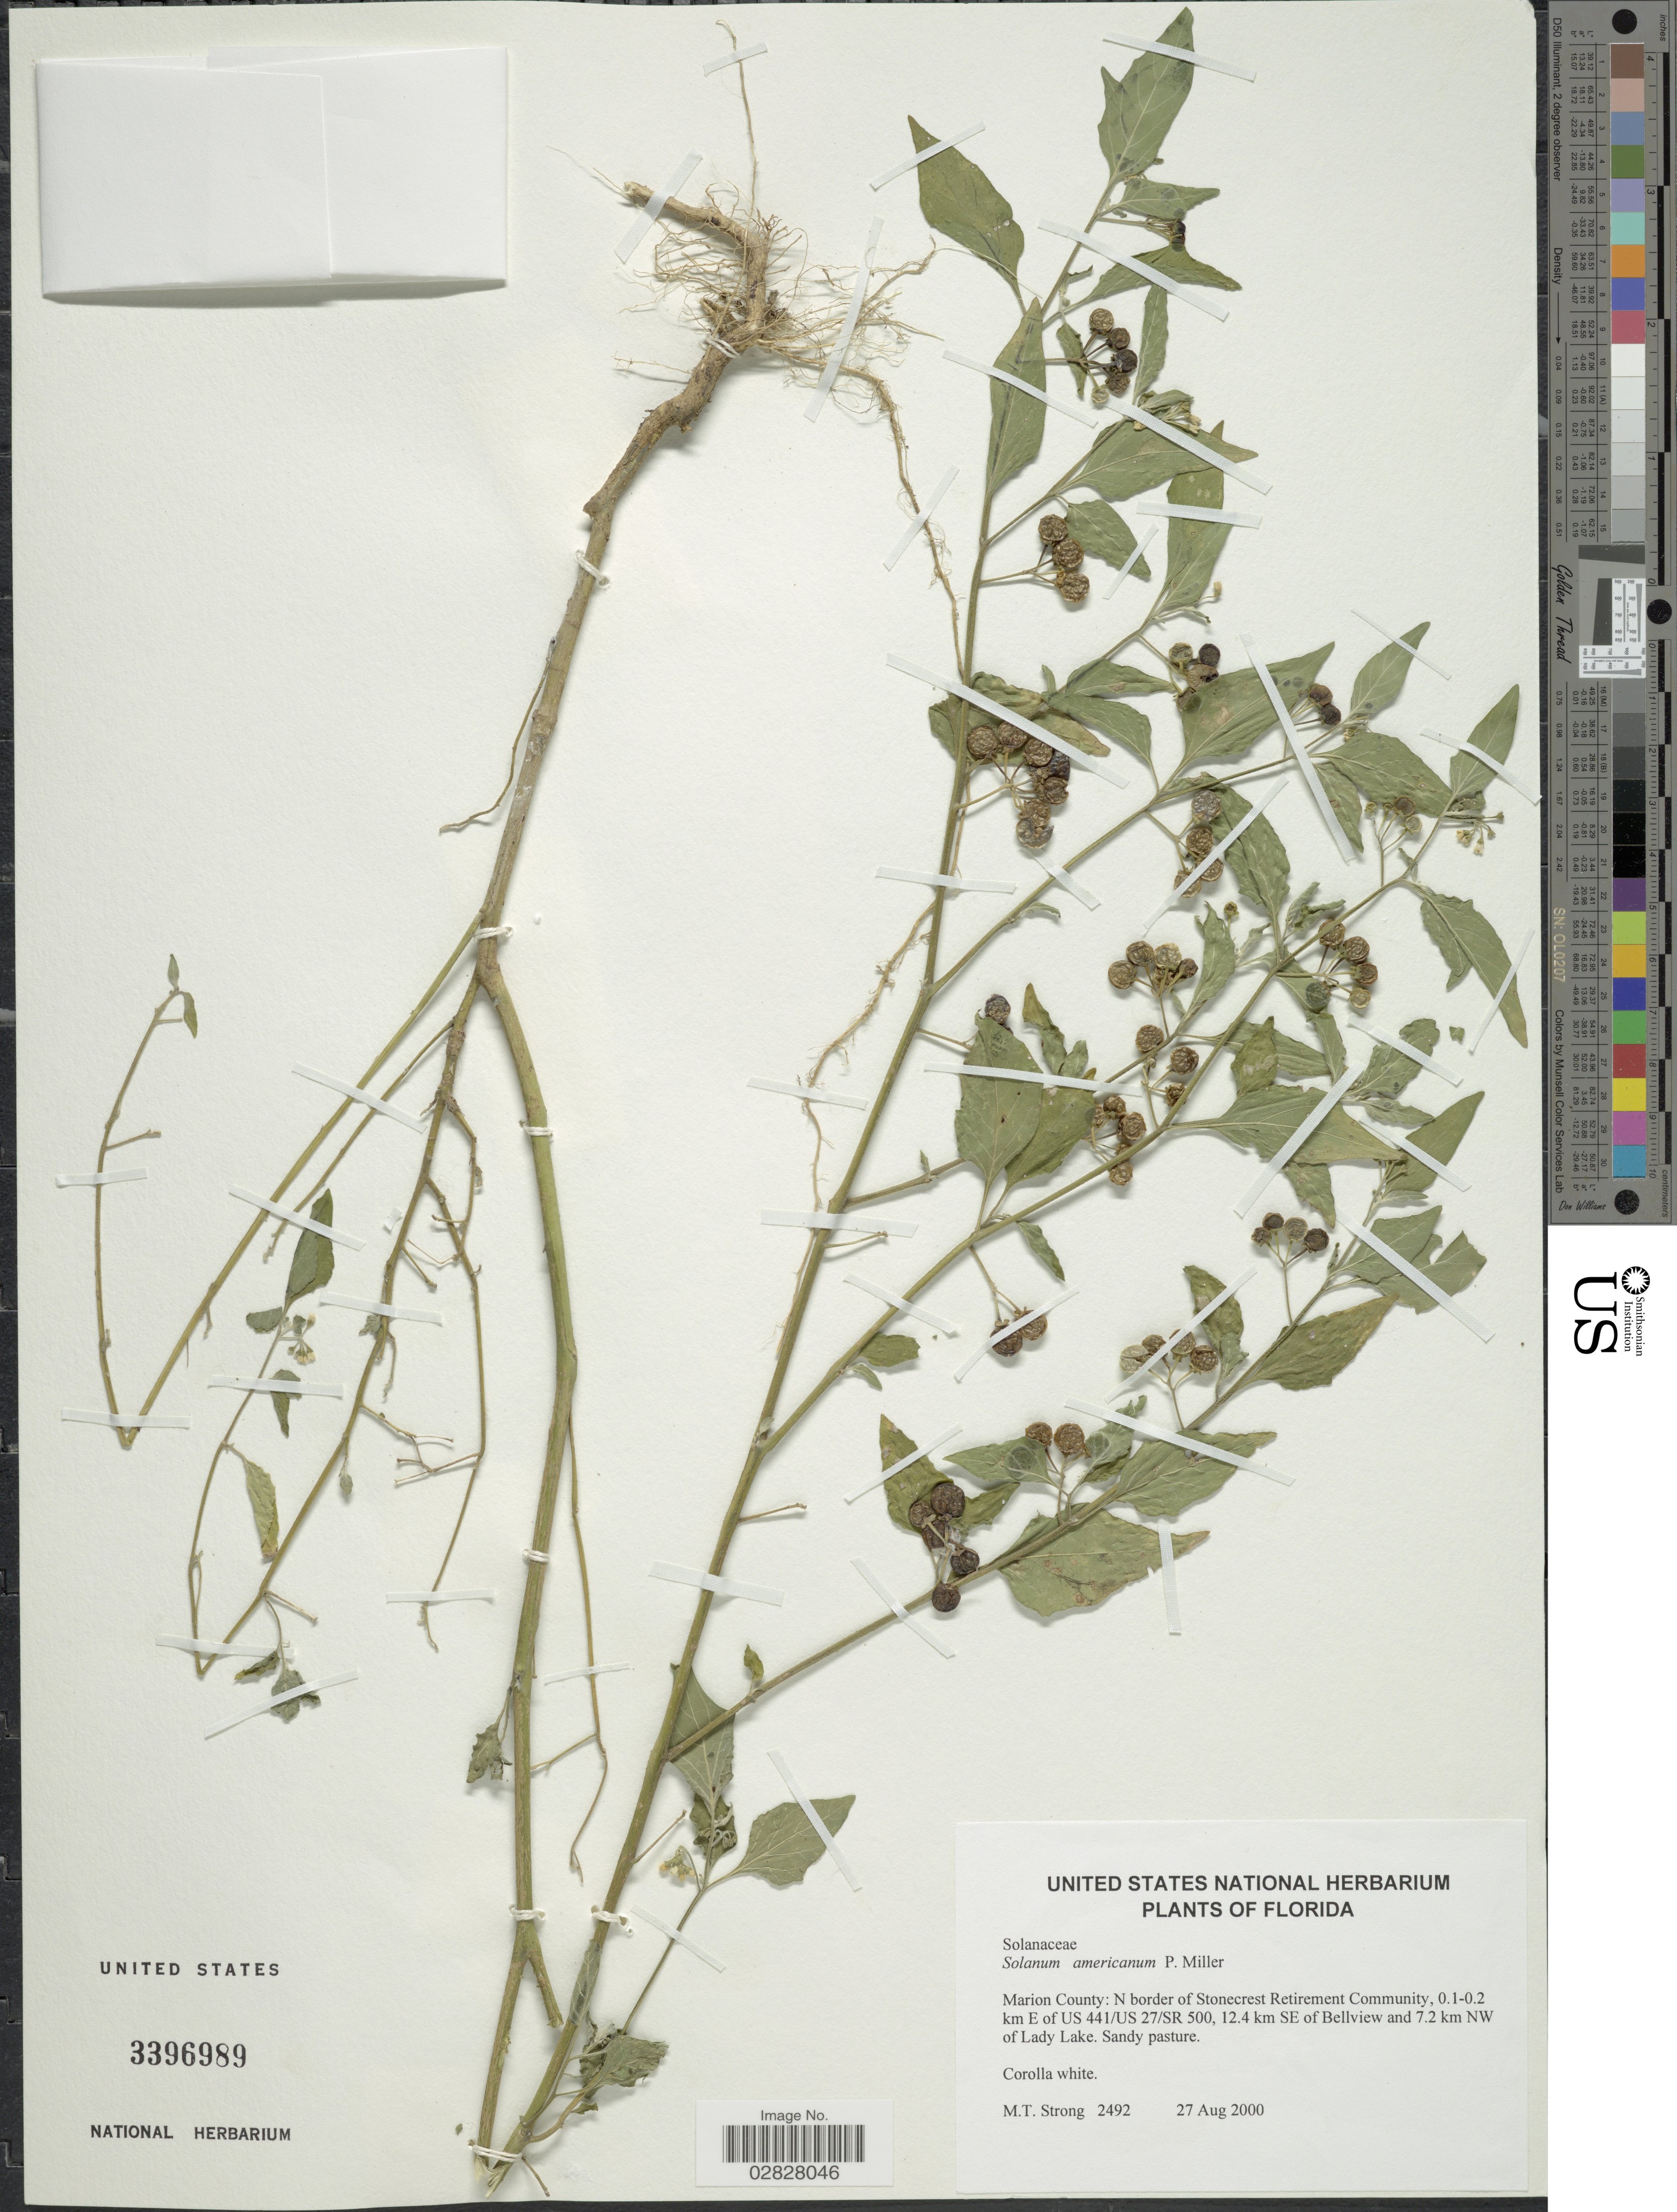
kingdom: Plantae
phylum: Tracheophyta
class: Magnoliopsida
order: Solanales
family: Solanaceae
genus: Solanum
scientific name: Solanum americanum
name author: Mill.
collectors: M. T. Strong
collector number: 2492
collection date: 2000-08-27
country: United States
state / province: Florida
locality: Marion County: N border of Stonecrest Retirement Community, 0.1-0.2 km E of US 441/US 27/SR 500, 12.4 km SE of Bellview and 7.2 km NW of Lady Lake.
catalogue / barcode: US 3396989